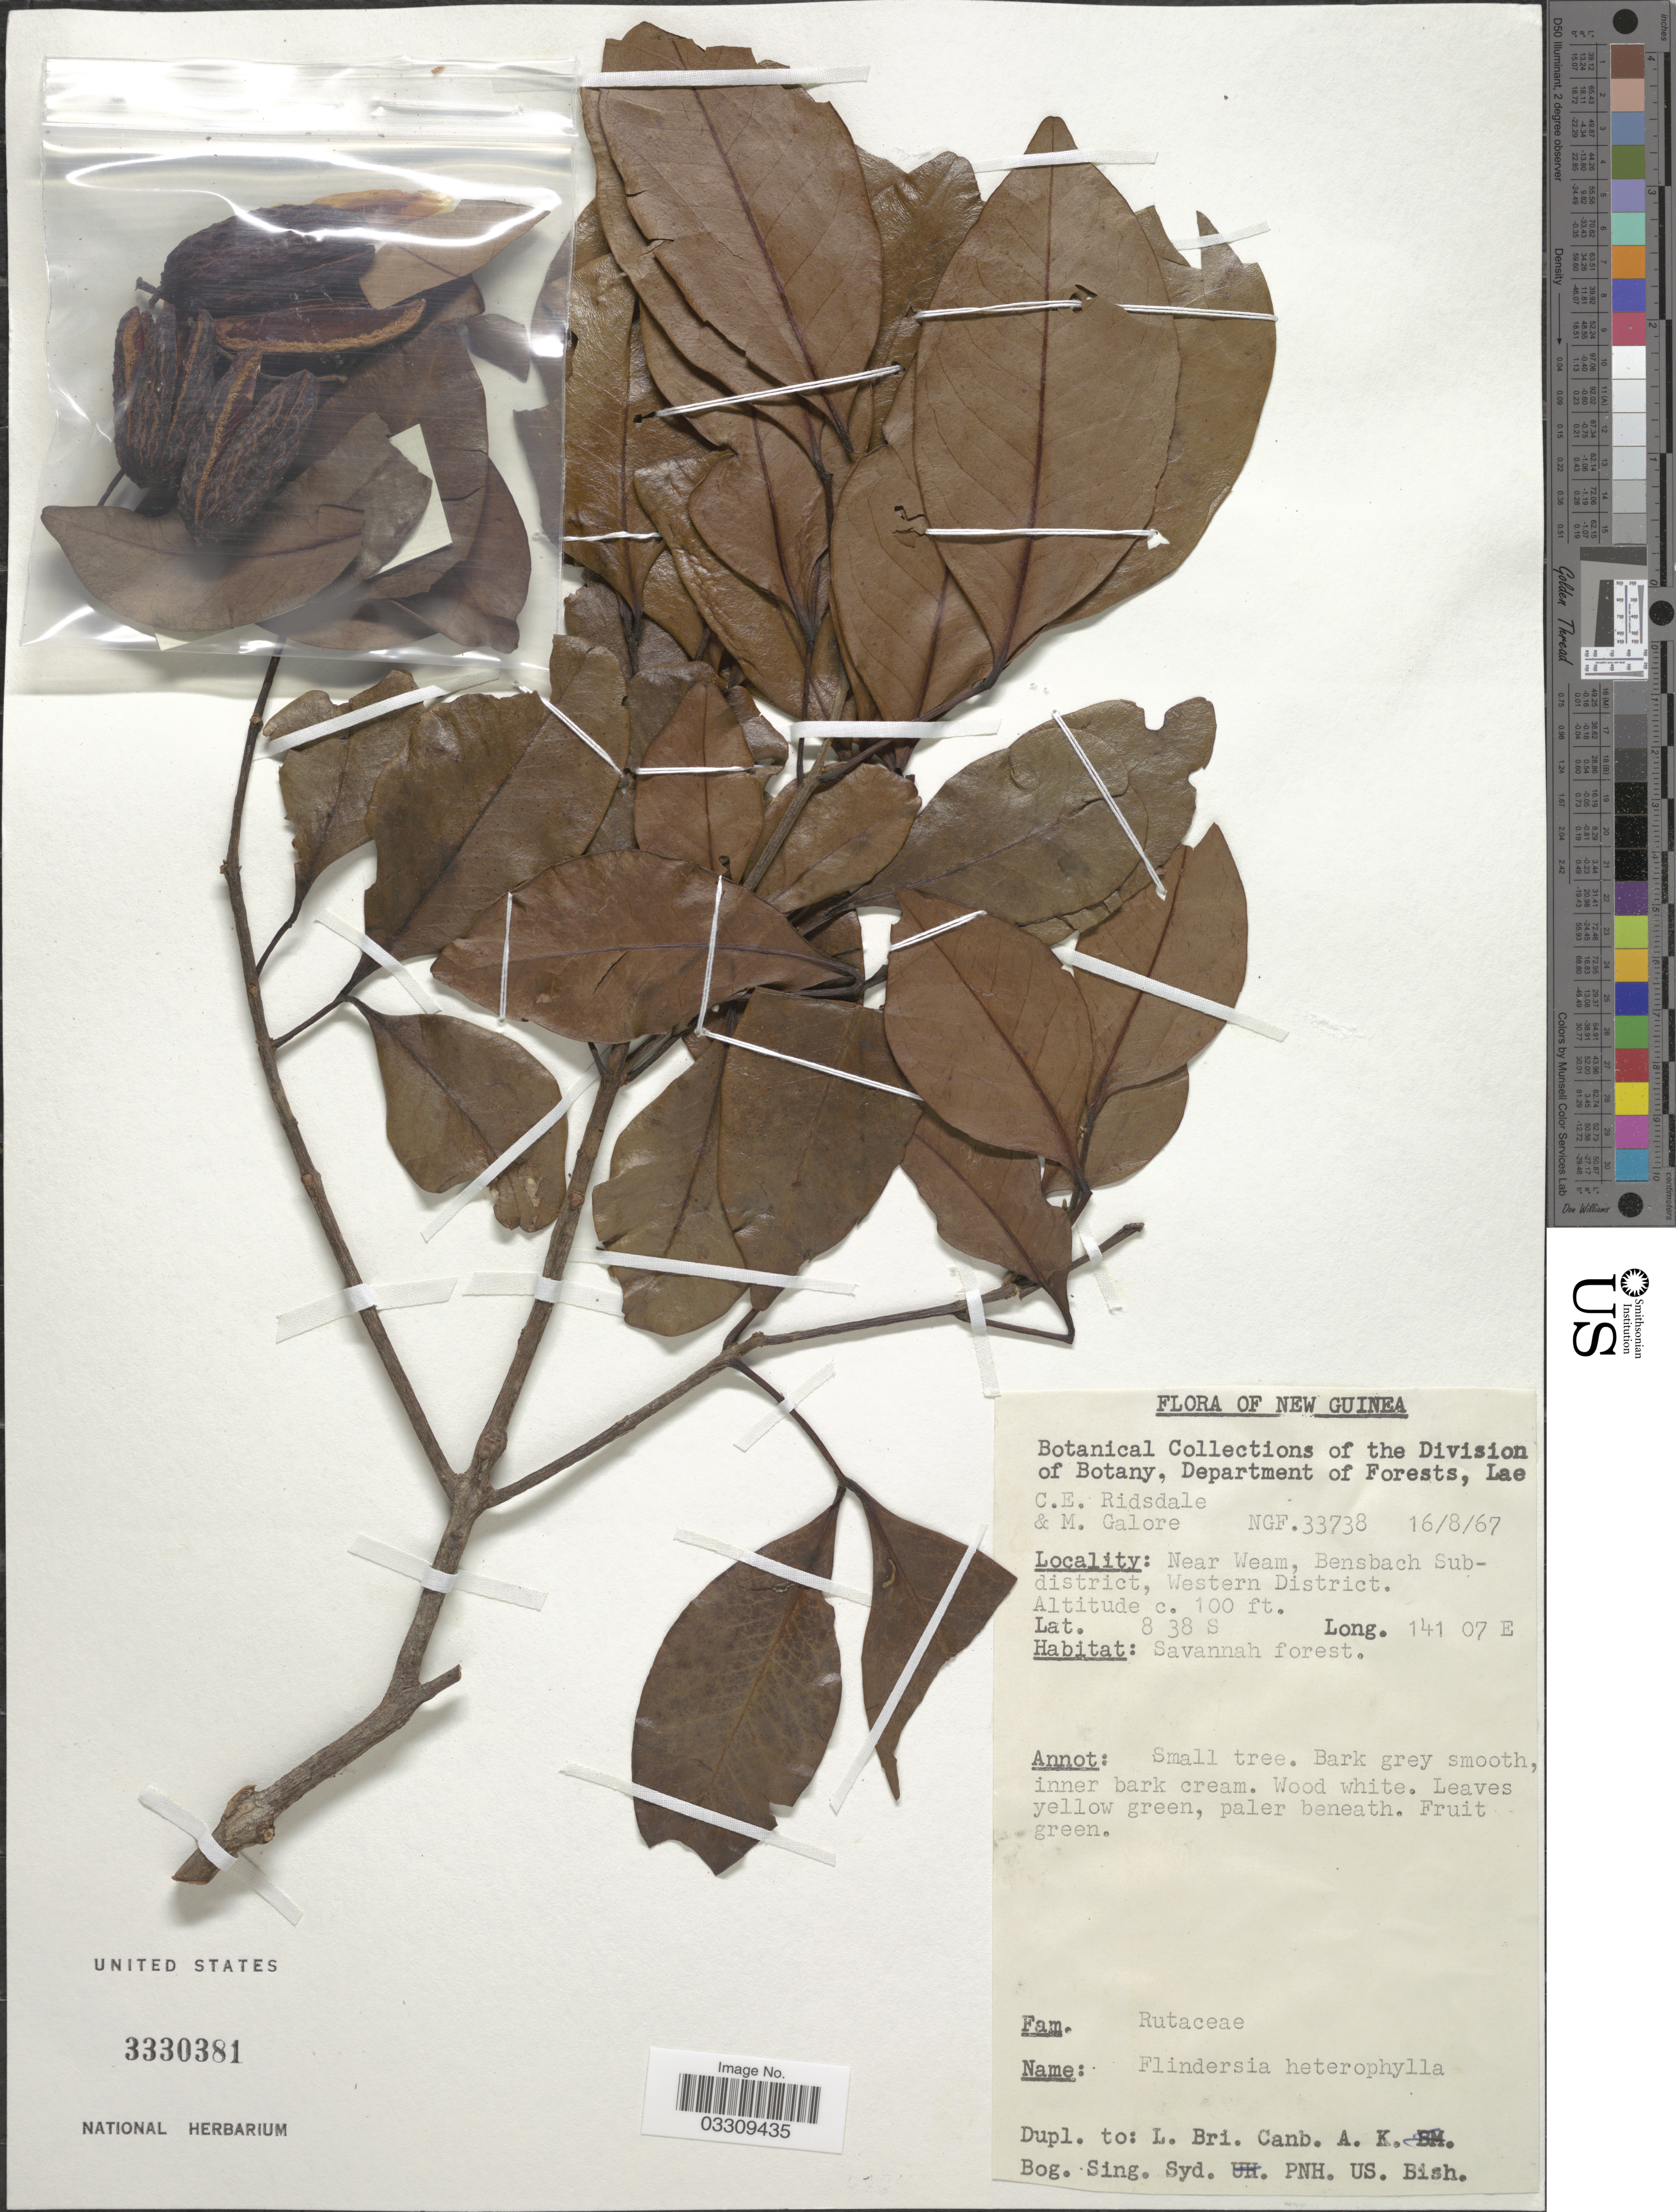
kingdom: Plantae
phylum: Tracheophyta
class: Magnoliopsida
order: Sapindales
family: Rutaceae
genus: Flindersia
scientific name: Flindersia laevicarpa var. heterophylla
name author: (Merr. & L.M. Perry) T.G. Hartley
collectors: C. E. Ridsdale & M. Galore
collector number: NGF.33738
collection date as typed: Transcribed d/m/y: 16/8/67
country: Papua New Guinea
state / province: Manus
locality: New Guinea. Near Weam, Bensbach Subdistrict, Western District.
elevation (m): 30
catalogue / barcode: US 3330381